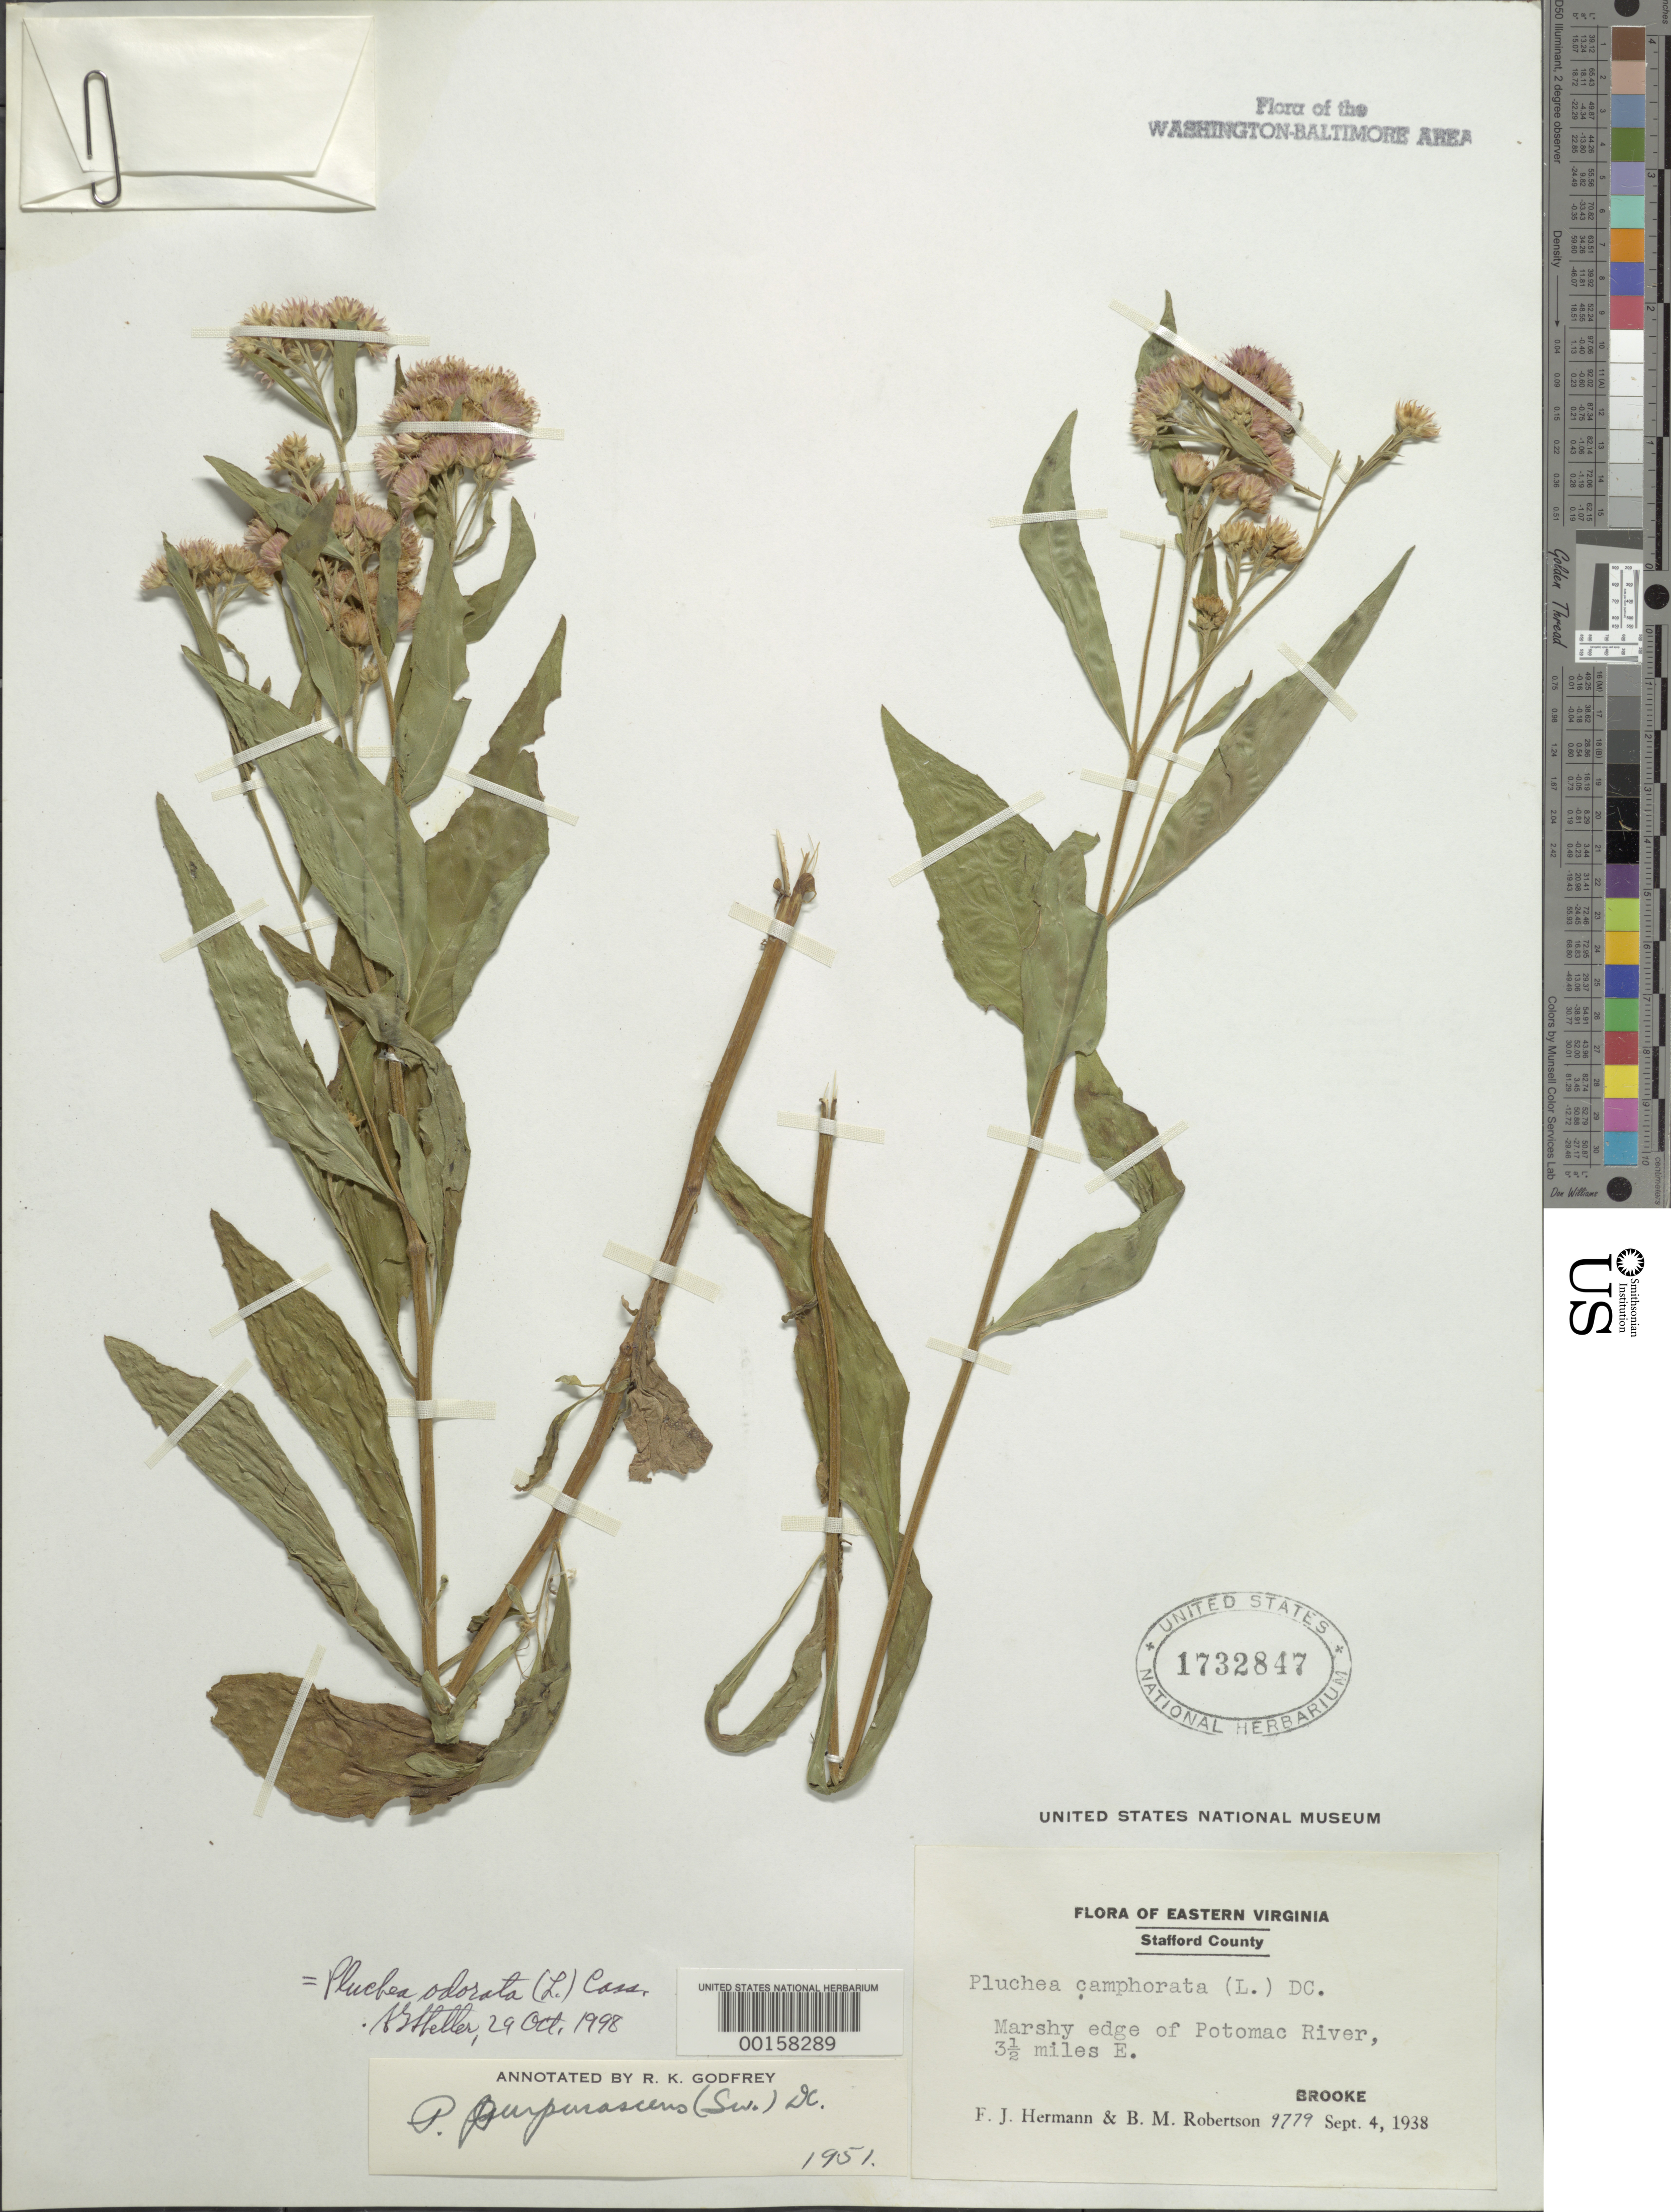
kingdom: Plantae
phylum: Tracheophyta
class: Magnoliopsida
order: Asterales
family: Asteraceae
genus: Pluchea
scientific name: Pluchea odorata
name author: (L.) Cass.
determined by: Shetler, Stanwyn G., (US), NMNH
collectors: F. J. Hermann & B. Robertson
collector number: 9779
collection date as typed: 04 Sep 1938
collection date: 1938-09-04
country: United States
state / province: Virginia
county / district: Stafford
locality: Potomac River east of Brooke C. & O. Canal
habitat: Marshy edge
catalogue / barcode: US 1732847